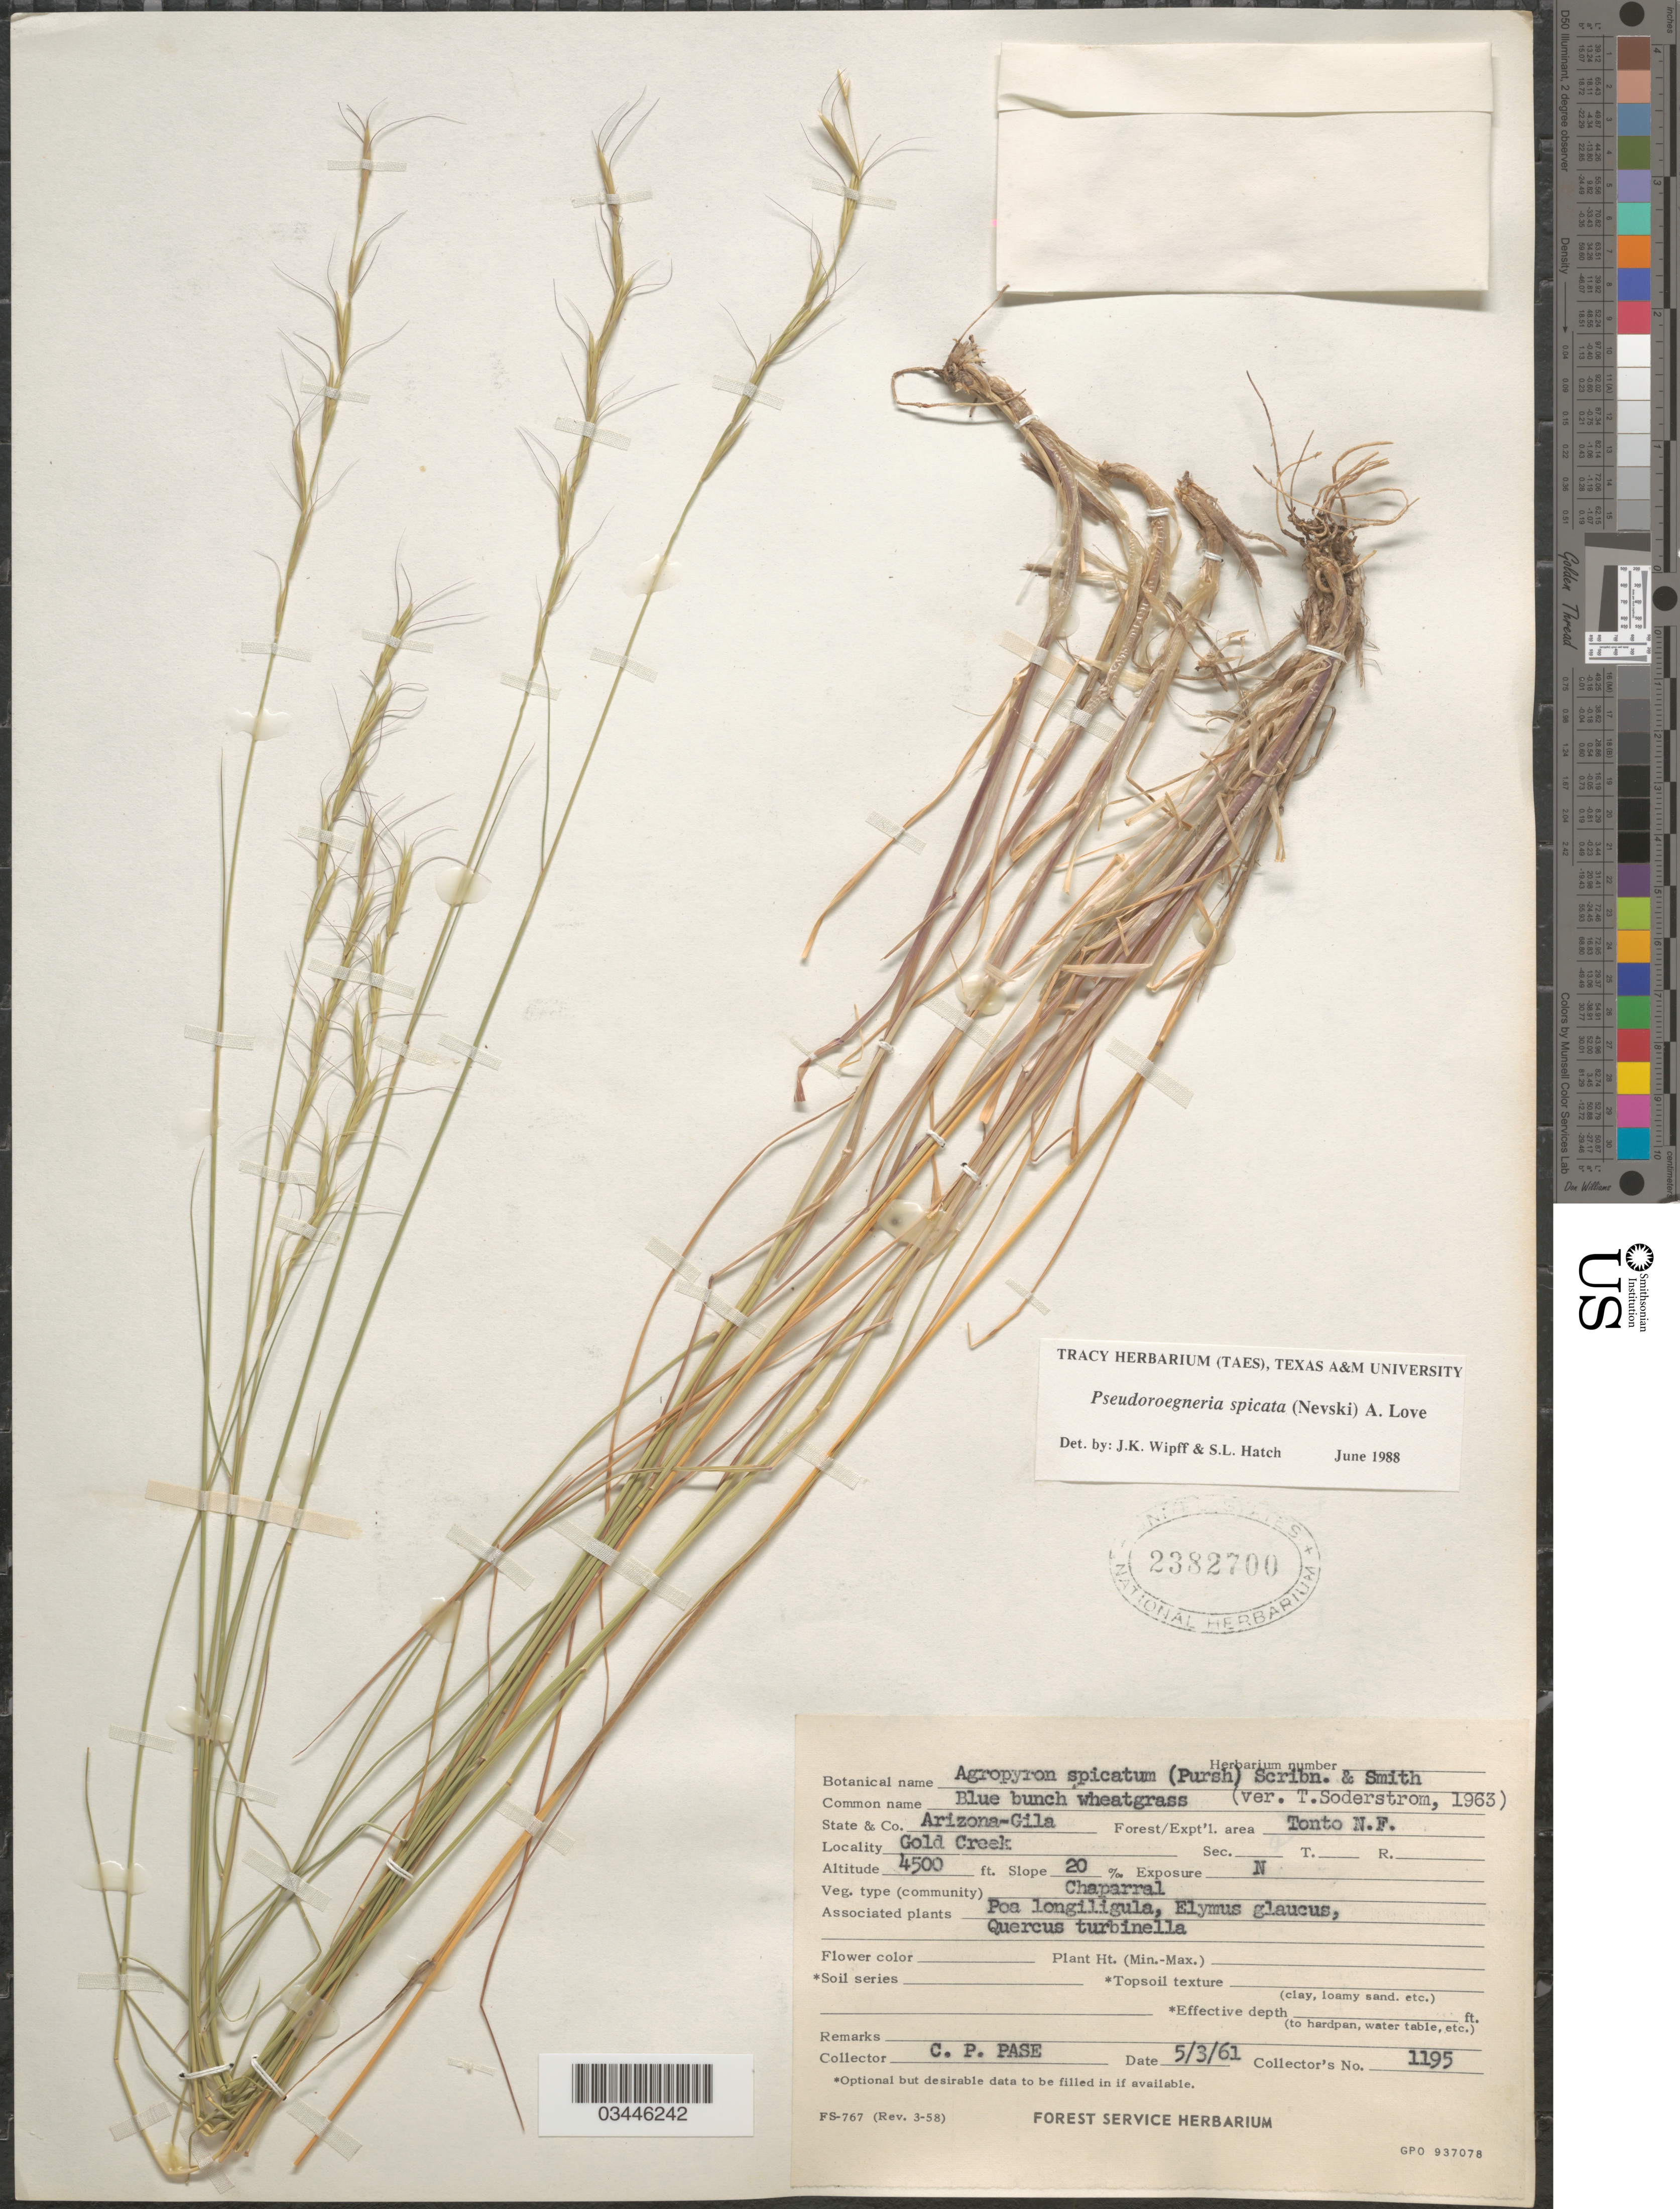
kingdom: Plantae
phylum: Tracheophyta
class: Liliopsida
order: Poales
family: Poaceae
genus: Pseudoroegneria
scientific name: Pseudoroegneria spicata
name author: (Pursh) Á. Löve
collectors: C. P. Pase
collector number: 1195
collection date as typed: Transcribed d/m/y: 3/5/61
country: United States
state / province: Arizona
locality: Co. Gila. Forest/Expt'l. area Tonto N.F. Gold Creek. Exposure N.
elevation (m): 1372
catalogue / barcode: US 2382700